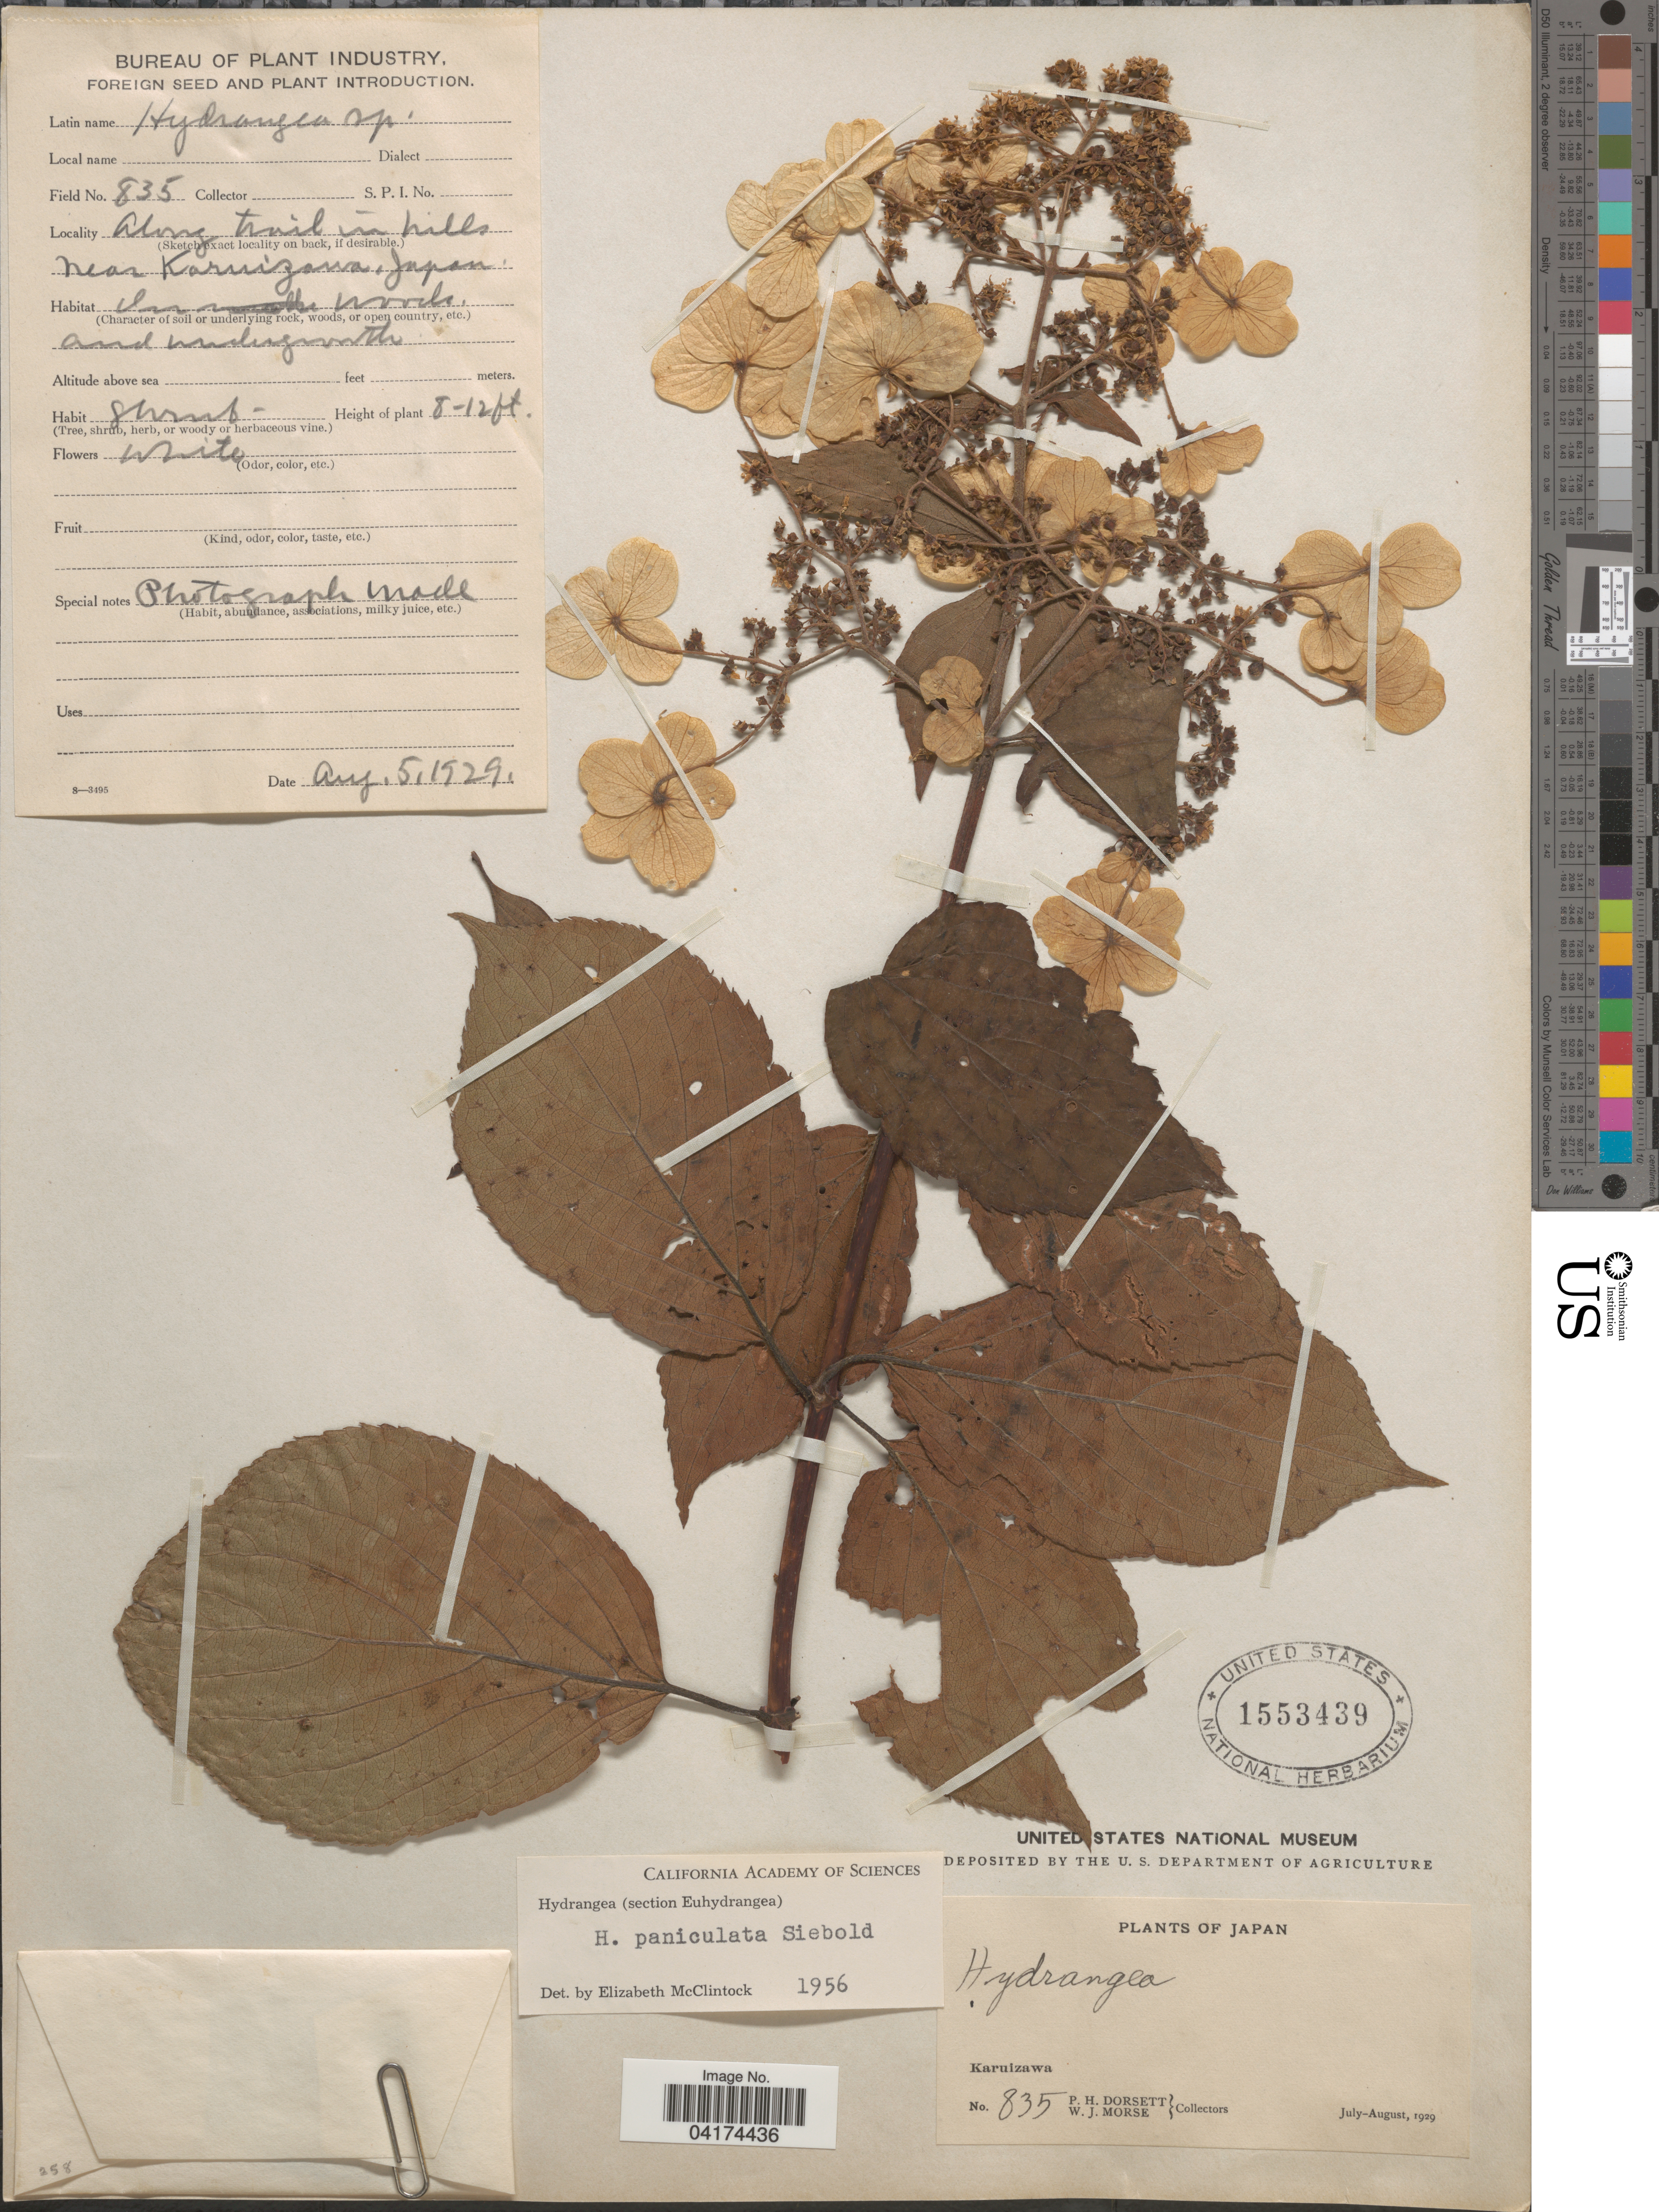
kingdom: Plantae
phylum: Tracheophyta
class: Magnoliopsida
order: Cornales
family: Hydrangeaceae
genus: Hydrangea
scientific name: Hydrangea paniculata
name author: Siebold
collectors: P. H. Dorsett & W. J. Morse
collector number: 835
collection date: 1929-08-05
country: Japan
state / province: Nagano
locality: Along trail in hills near Karuizawa.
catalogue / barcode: US 1553439